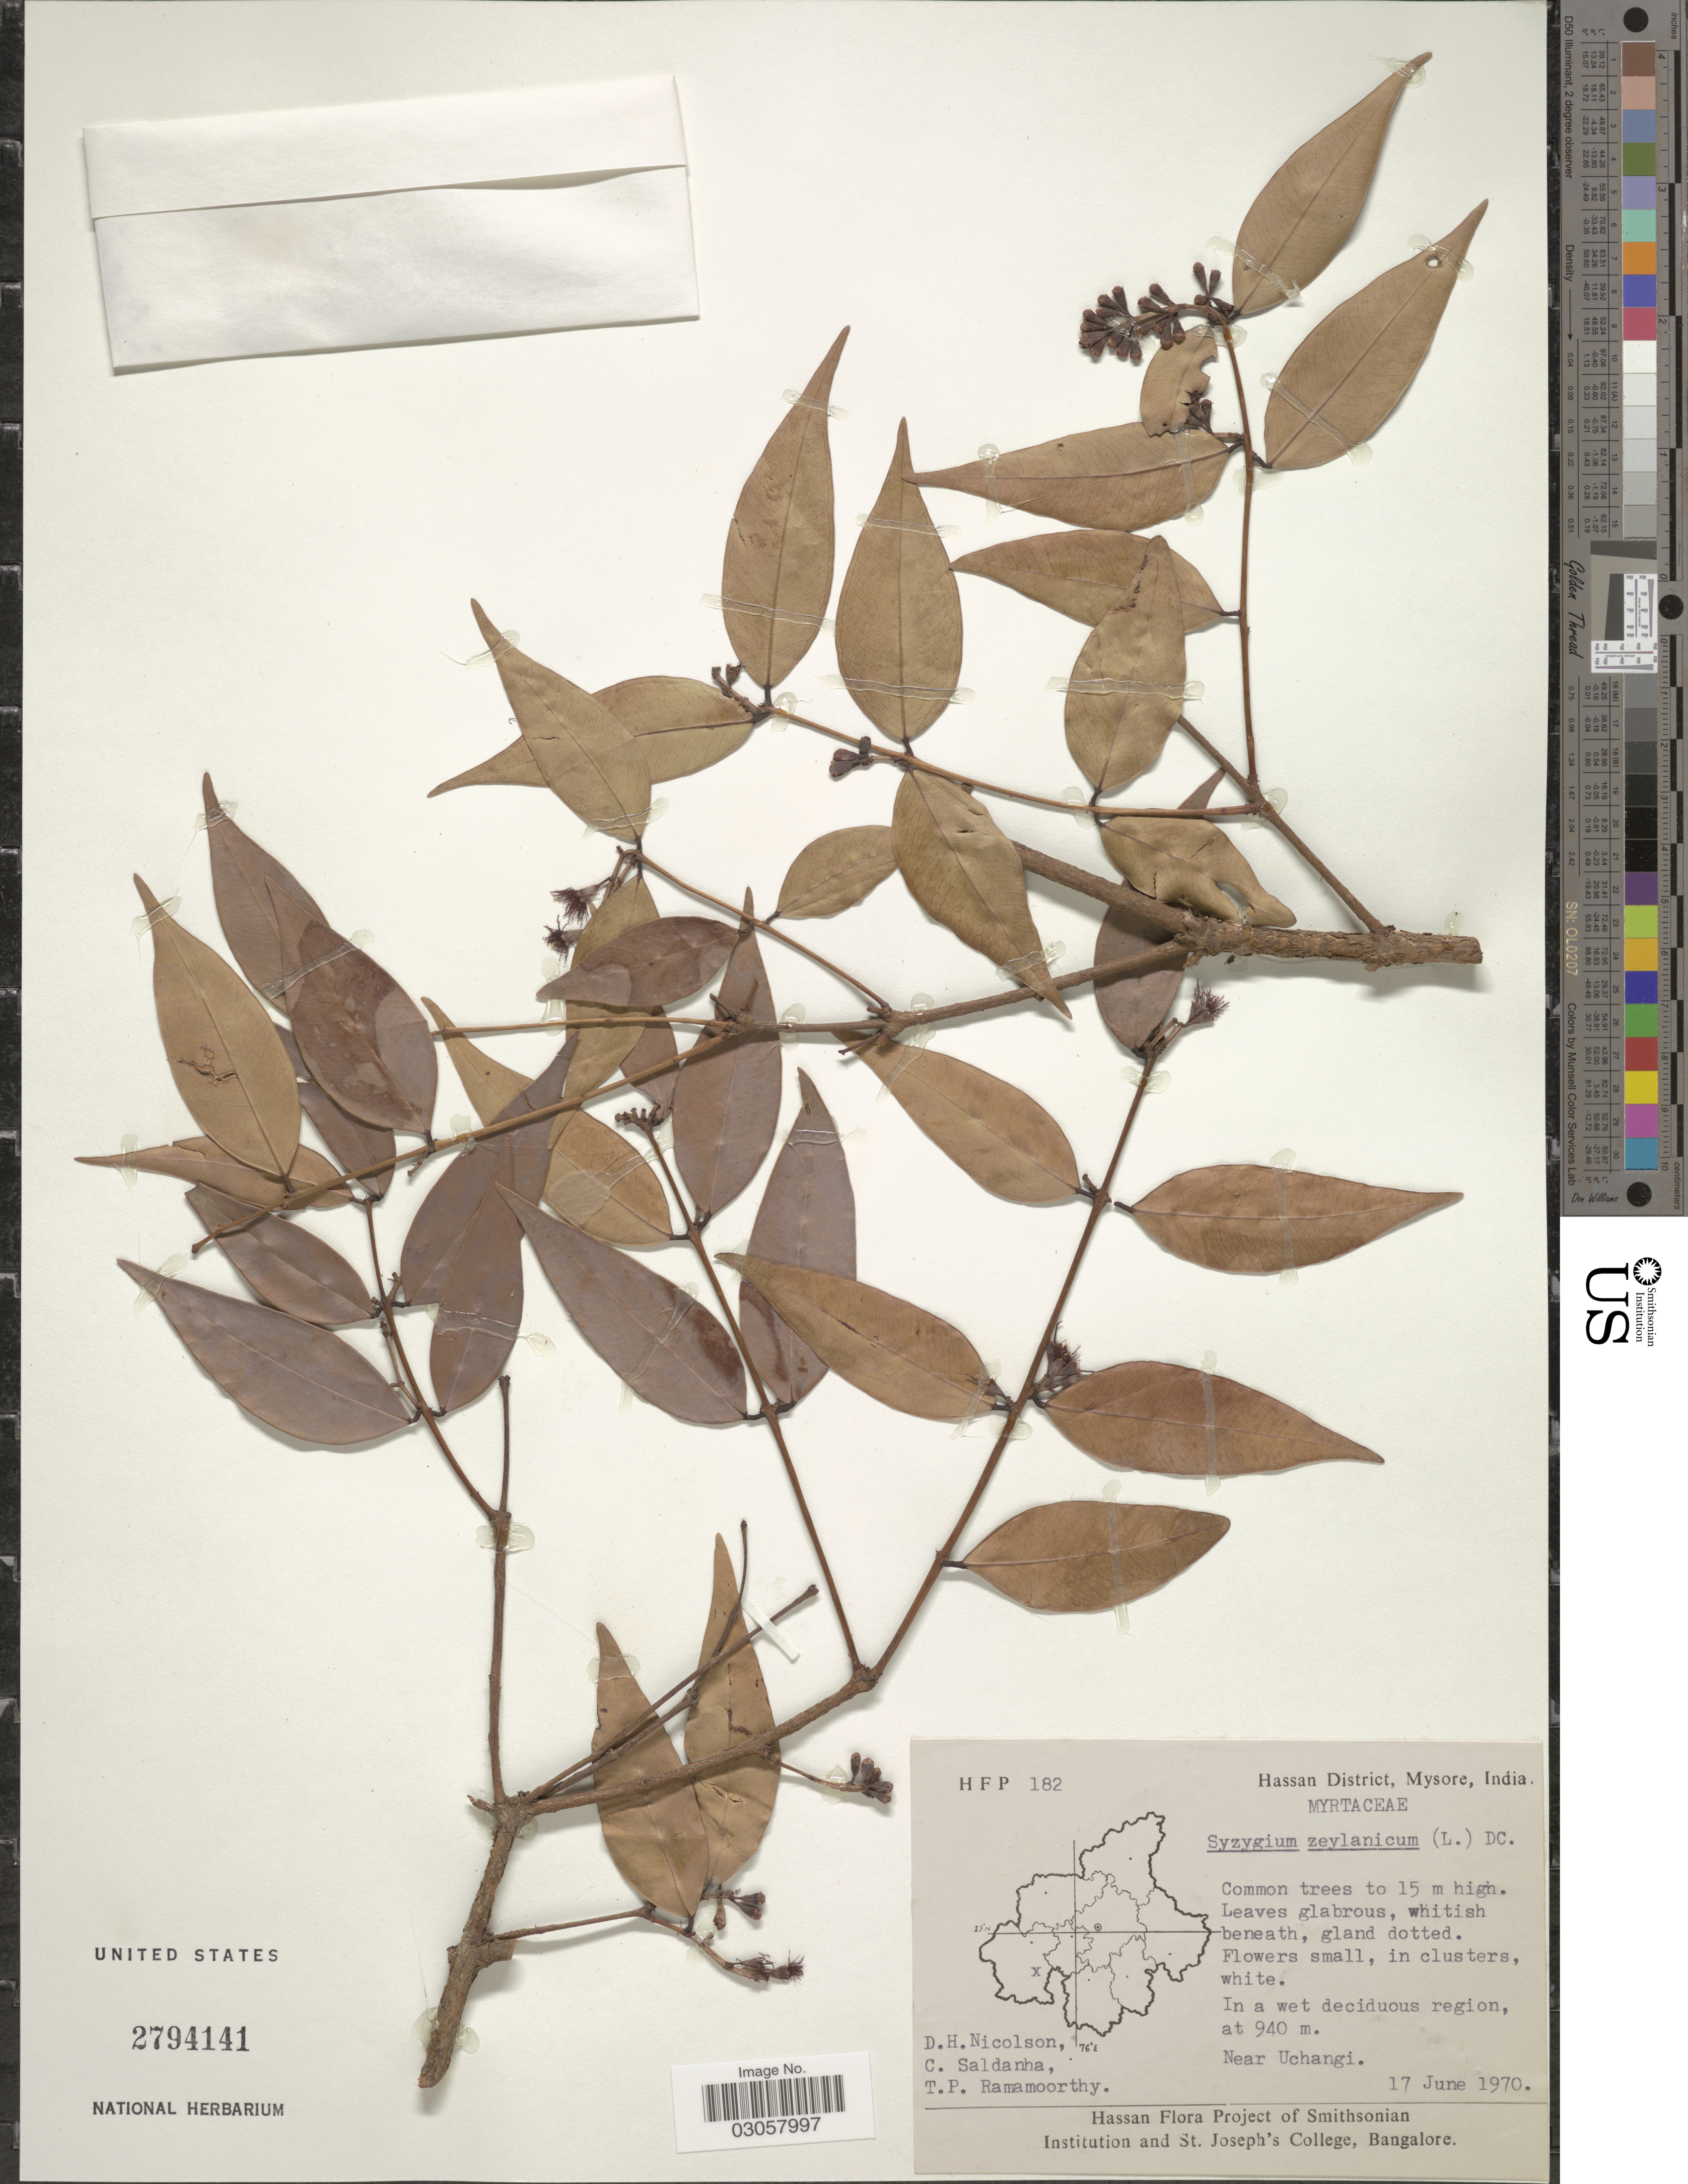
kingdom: Plantae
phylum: Tracheophyta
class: Magnoliopsida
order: Myrtales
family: Myrtaceae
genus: Syzygium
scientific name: Syzygium zeylanicum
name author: (L.) DC.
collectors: D. H. Nicolson, C. J. Saldanha & T. P. Ramamoorthy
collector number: HFP 182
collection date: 1970-06-17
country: India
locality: Hassan District, Mysore. Near Uchangi.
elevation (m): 940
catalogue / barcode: US 2794141